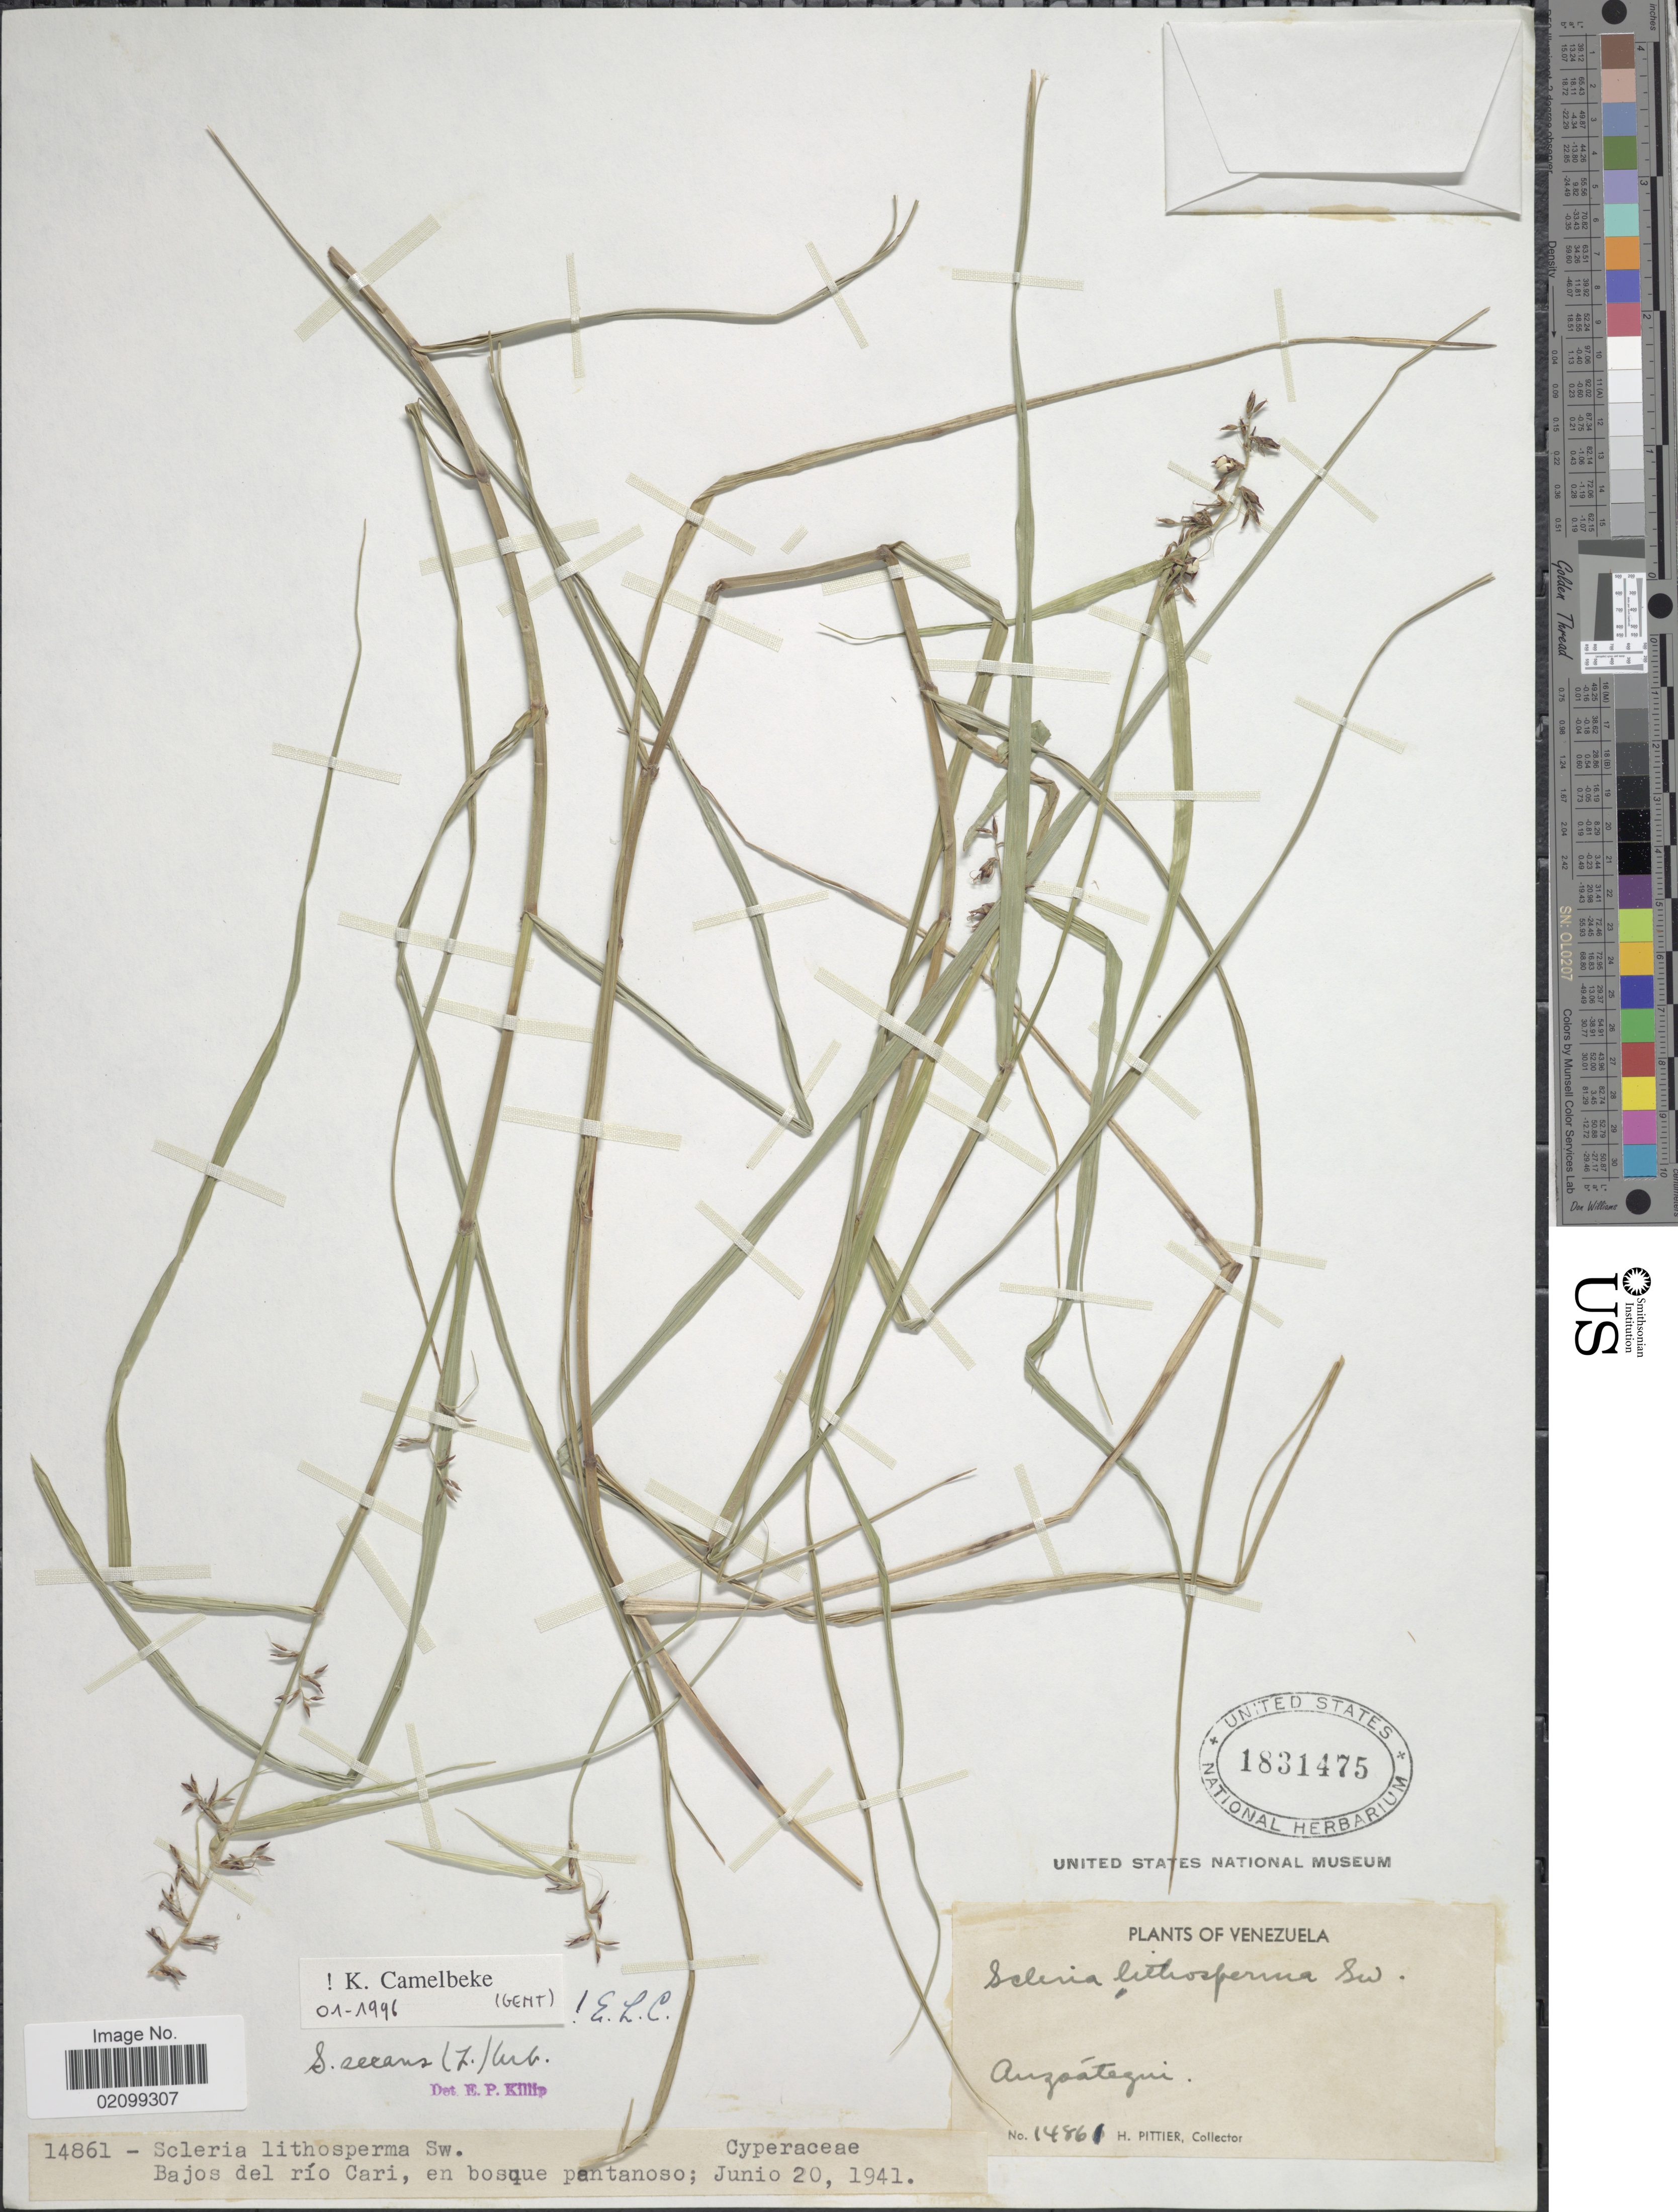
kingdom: Plantae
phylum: Tracheophyta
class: Liliopsida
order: Poales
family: Cyperaceae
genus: Scleria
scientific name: Scleria secans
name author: (L.) Urb.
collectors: H. F. Pittier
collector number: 14861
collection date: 1941-06-20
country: Venezuela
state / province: Anzoategui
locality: Bajos del rio Cari, en bosque pantanoso.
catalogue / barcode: US 1831475